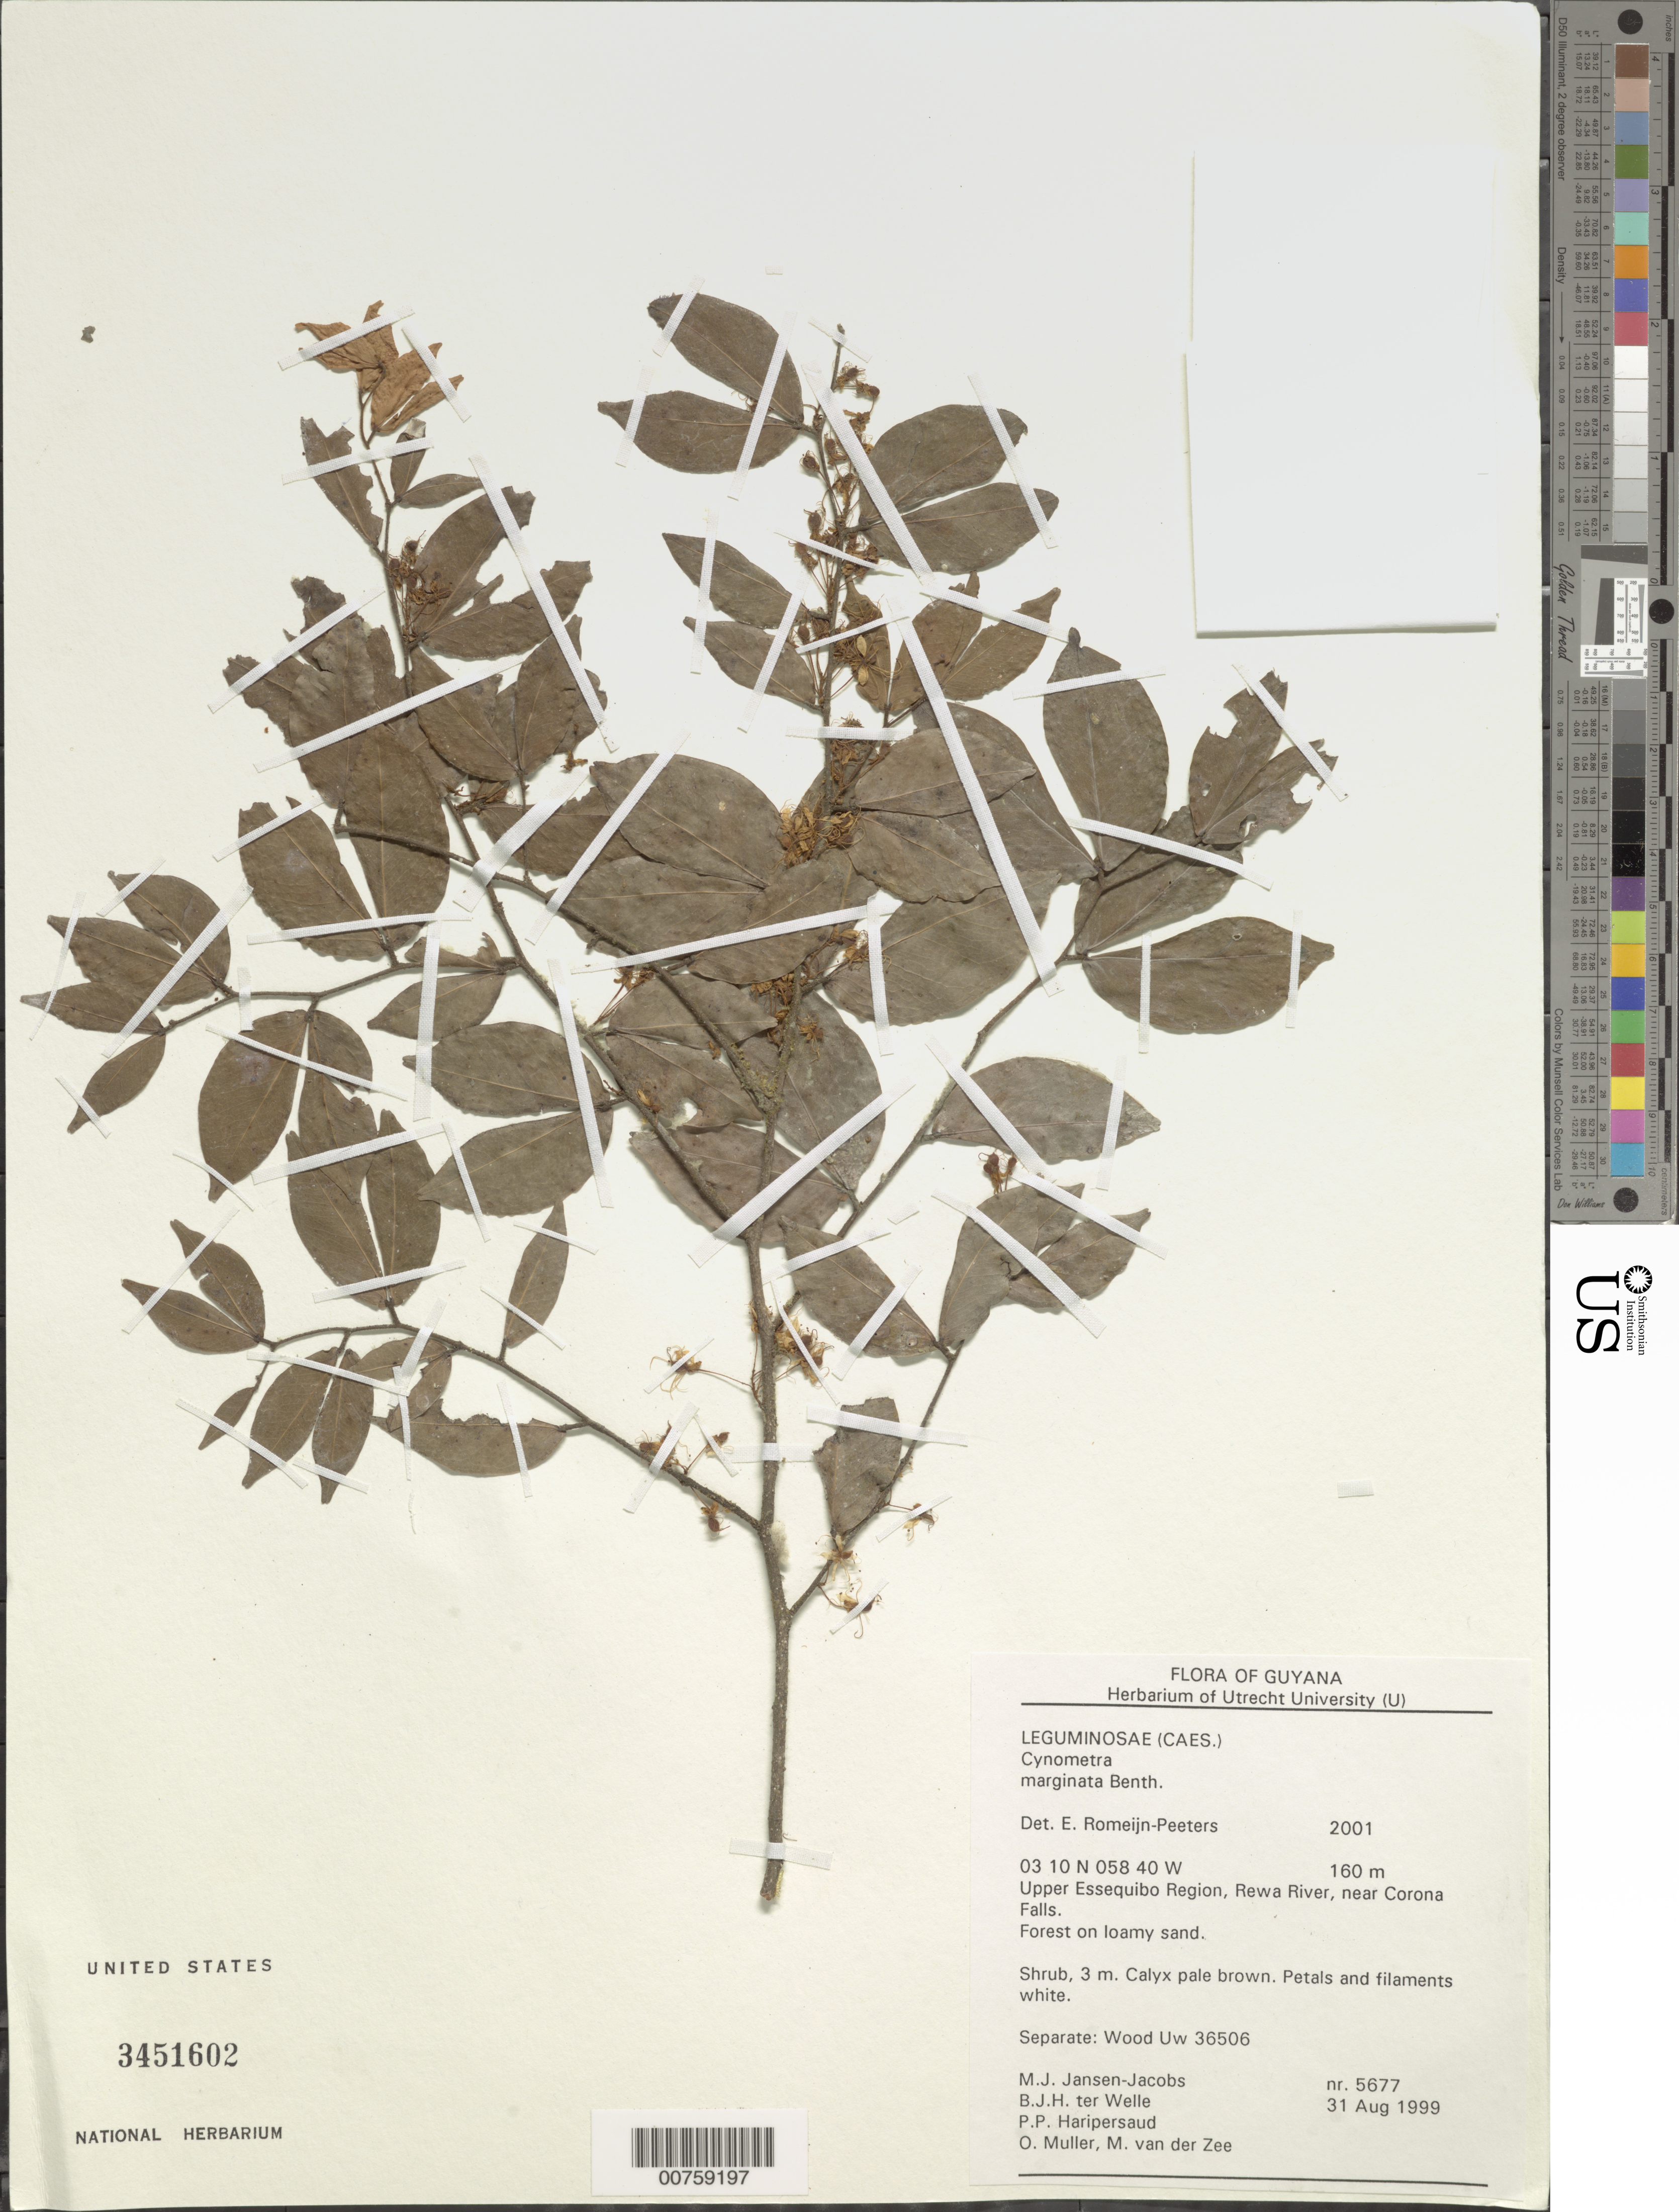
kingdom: Plantae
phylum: Tracheophyta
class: Magnoliopsida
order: Fabales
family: Fabaceae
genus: Cynometra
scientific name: Cynometra marginata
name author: Benth.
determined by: Romeijn-Peeters, E.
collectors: M. J. Jansen-Jacobs, B. Welle, P. Haripersaud, O. Muller & M. van der Zee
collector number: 5677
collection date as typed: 31-Aug-99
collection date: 1999-08-31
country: Guyana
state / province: U. Takutu-U. Essequibo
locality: Rewa River, near Corona Falls, Upper Essequibo Region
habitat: Forest on loamy sand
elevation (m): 160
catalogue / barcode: US 3451602